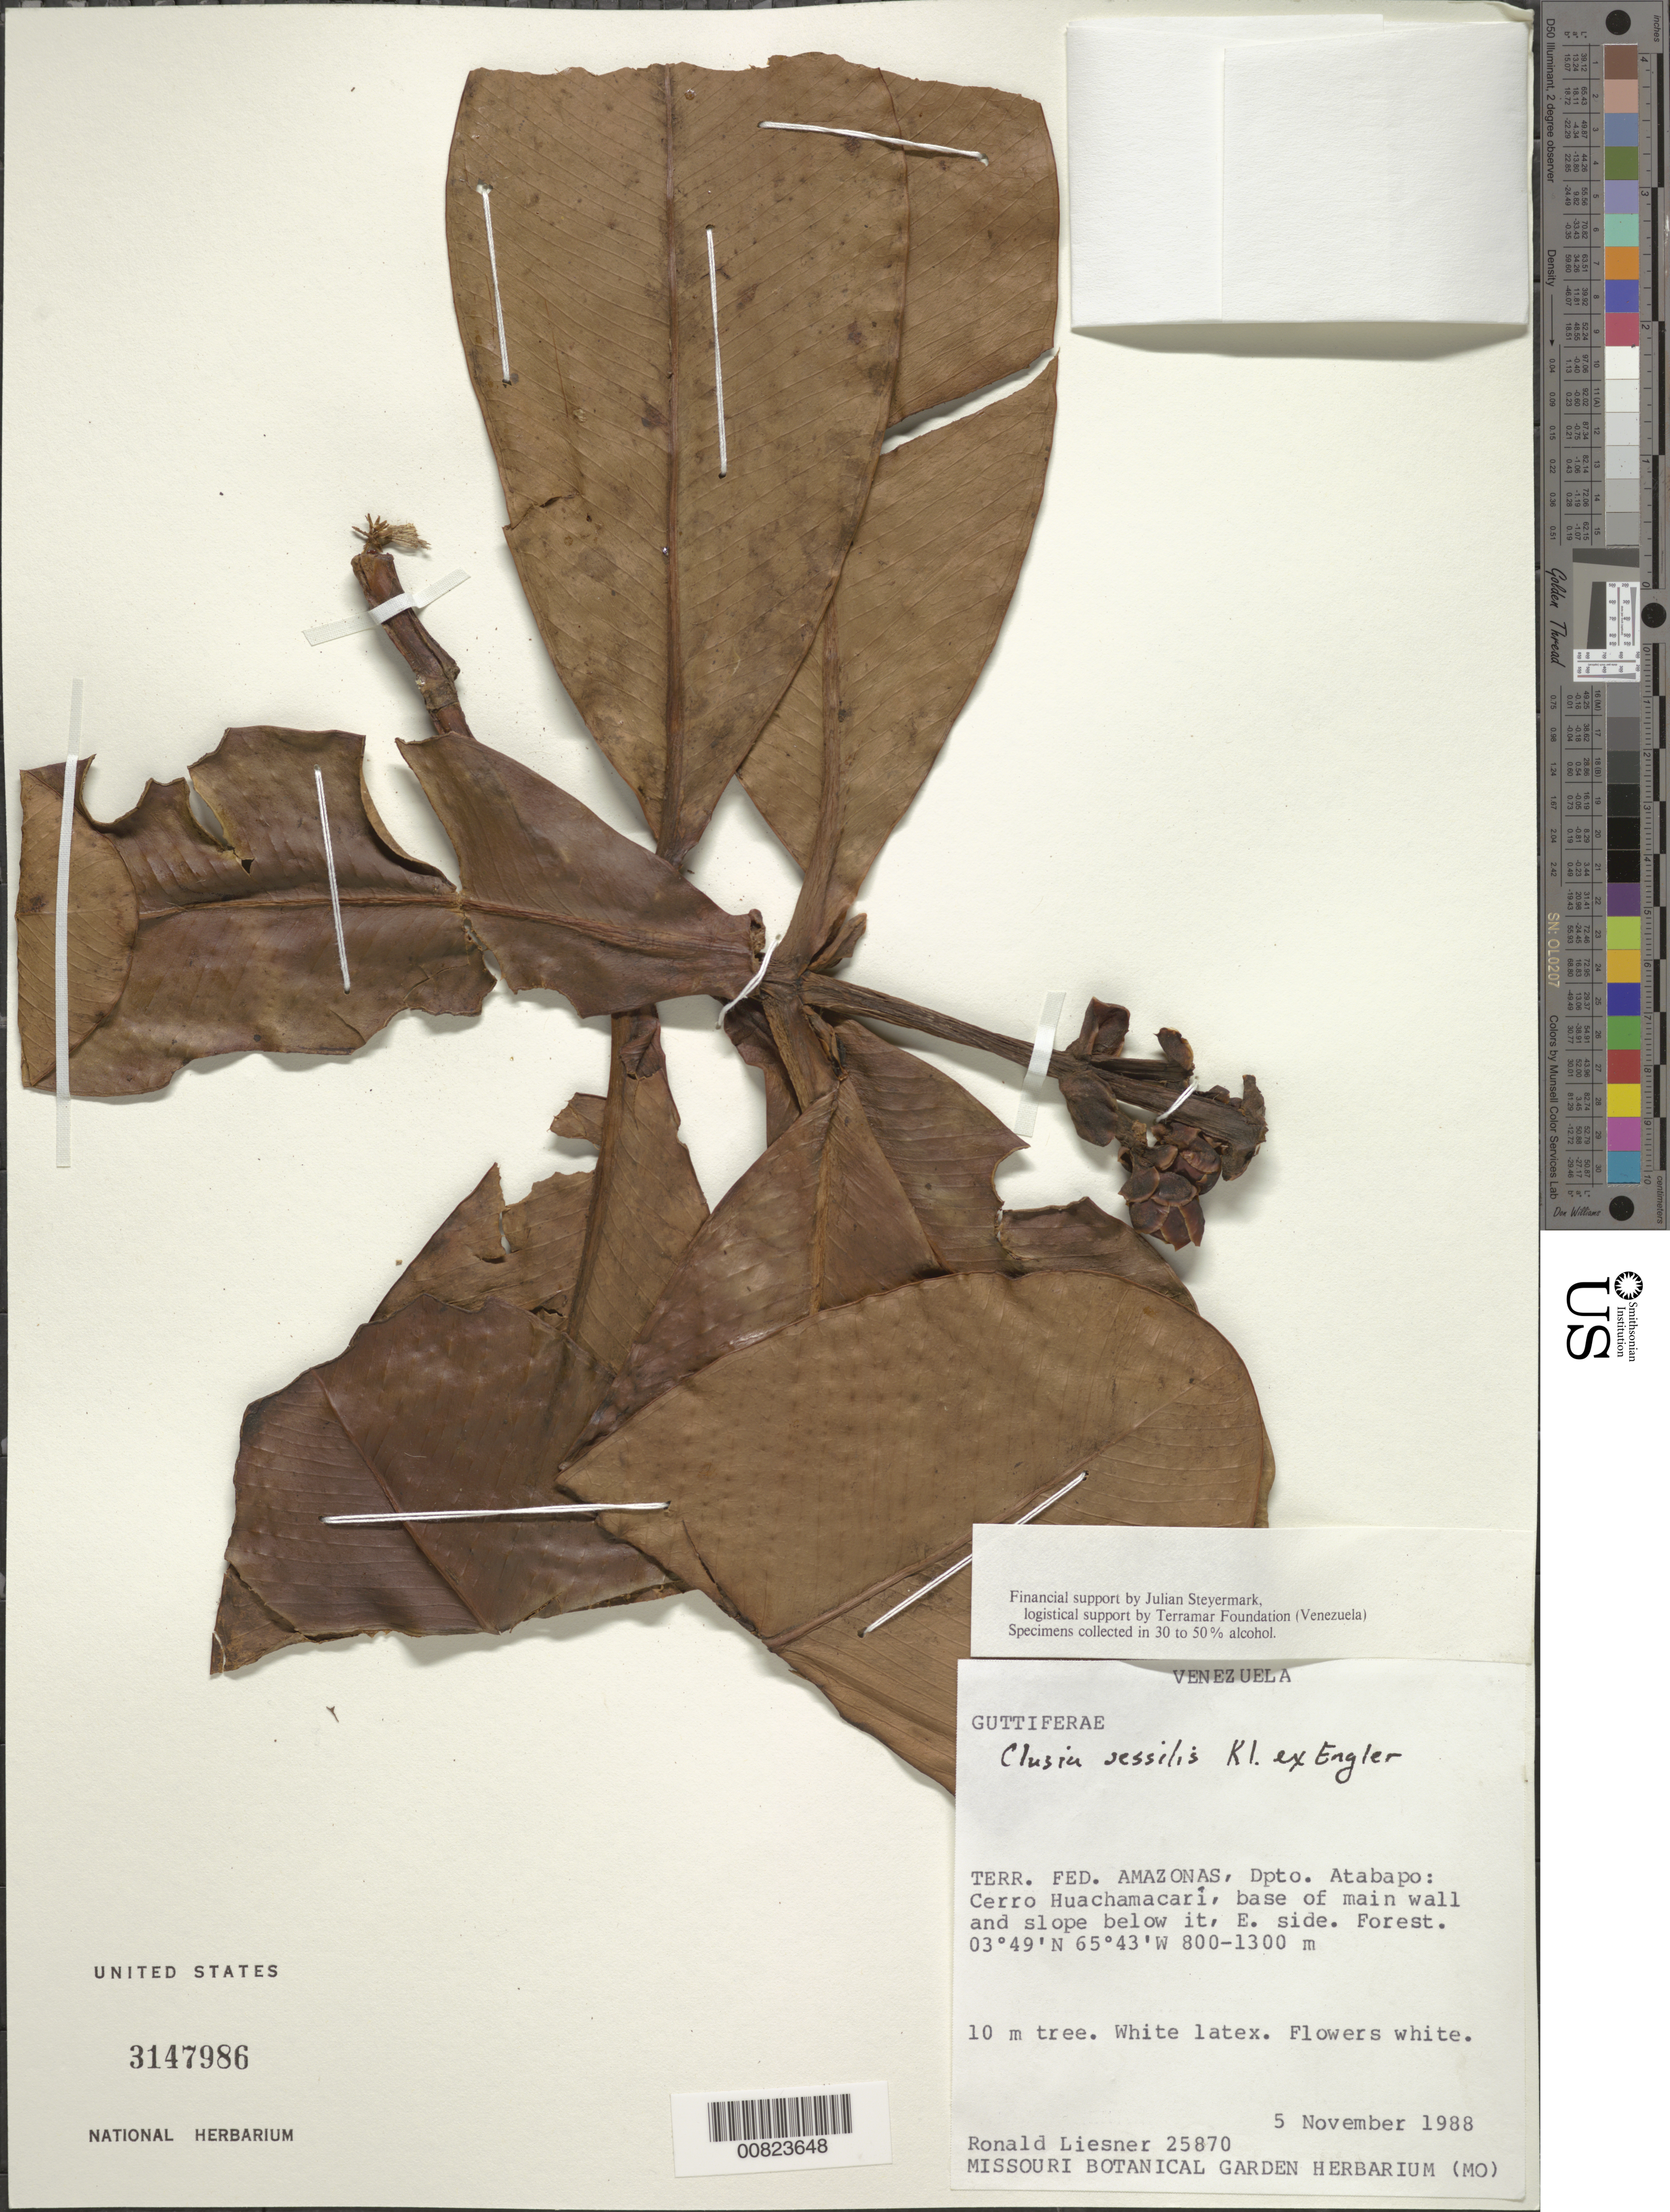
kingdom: Plantae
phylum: Tracheophyta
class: Magnoliopsida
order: Malpighiales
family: Clusiaceae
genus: Clusia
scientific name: Clusia sessilis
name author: Klotzsch ex Engl.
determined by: Pipoly, J. J., III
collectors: R. L. Liesner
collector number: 25870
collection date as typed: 5-Nov-88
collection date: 1988-11-05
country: Venezuela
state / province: Amazonas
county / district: Atabapo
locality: Cerro Huachamacari, E slope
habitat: Forest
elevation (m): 800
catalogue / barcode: US 3147986